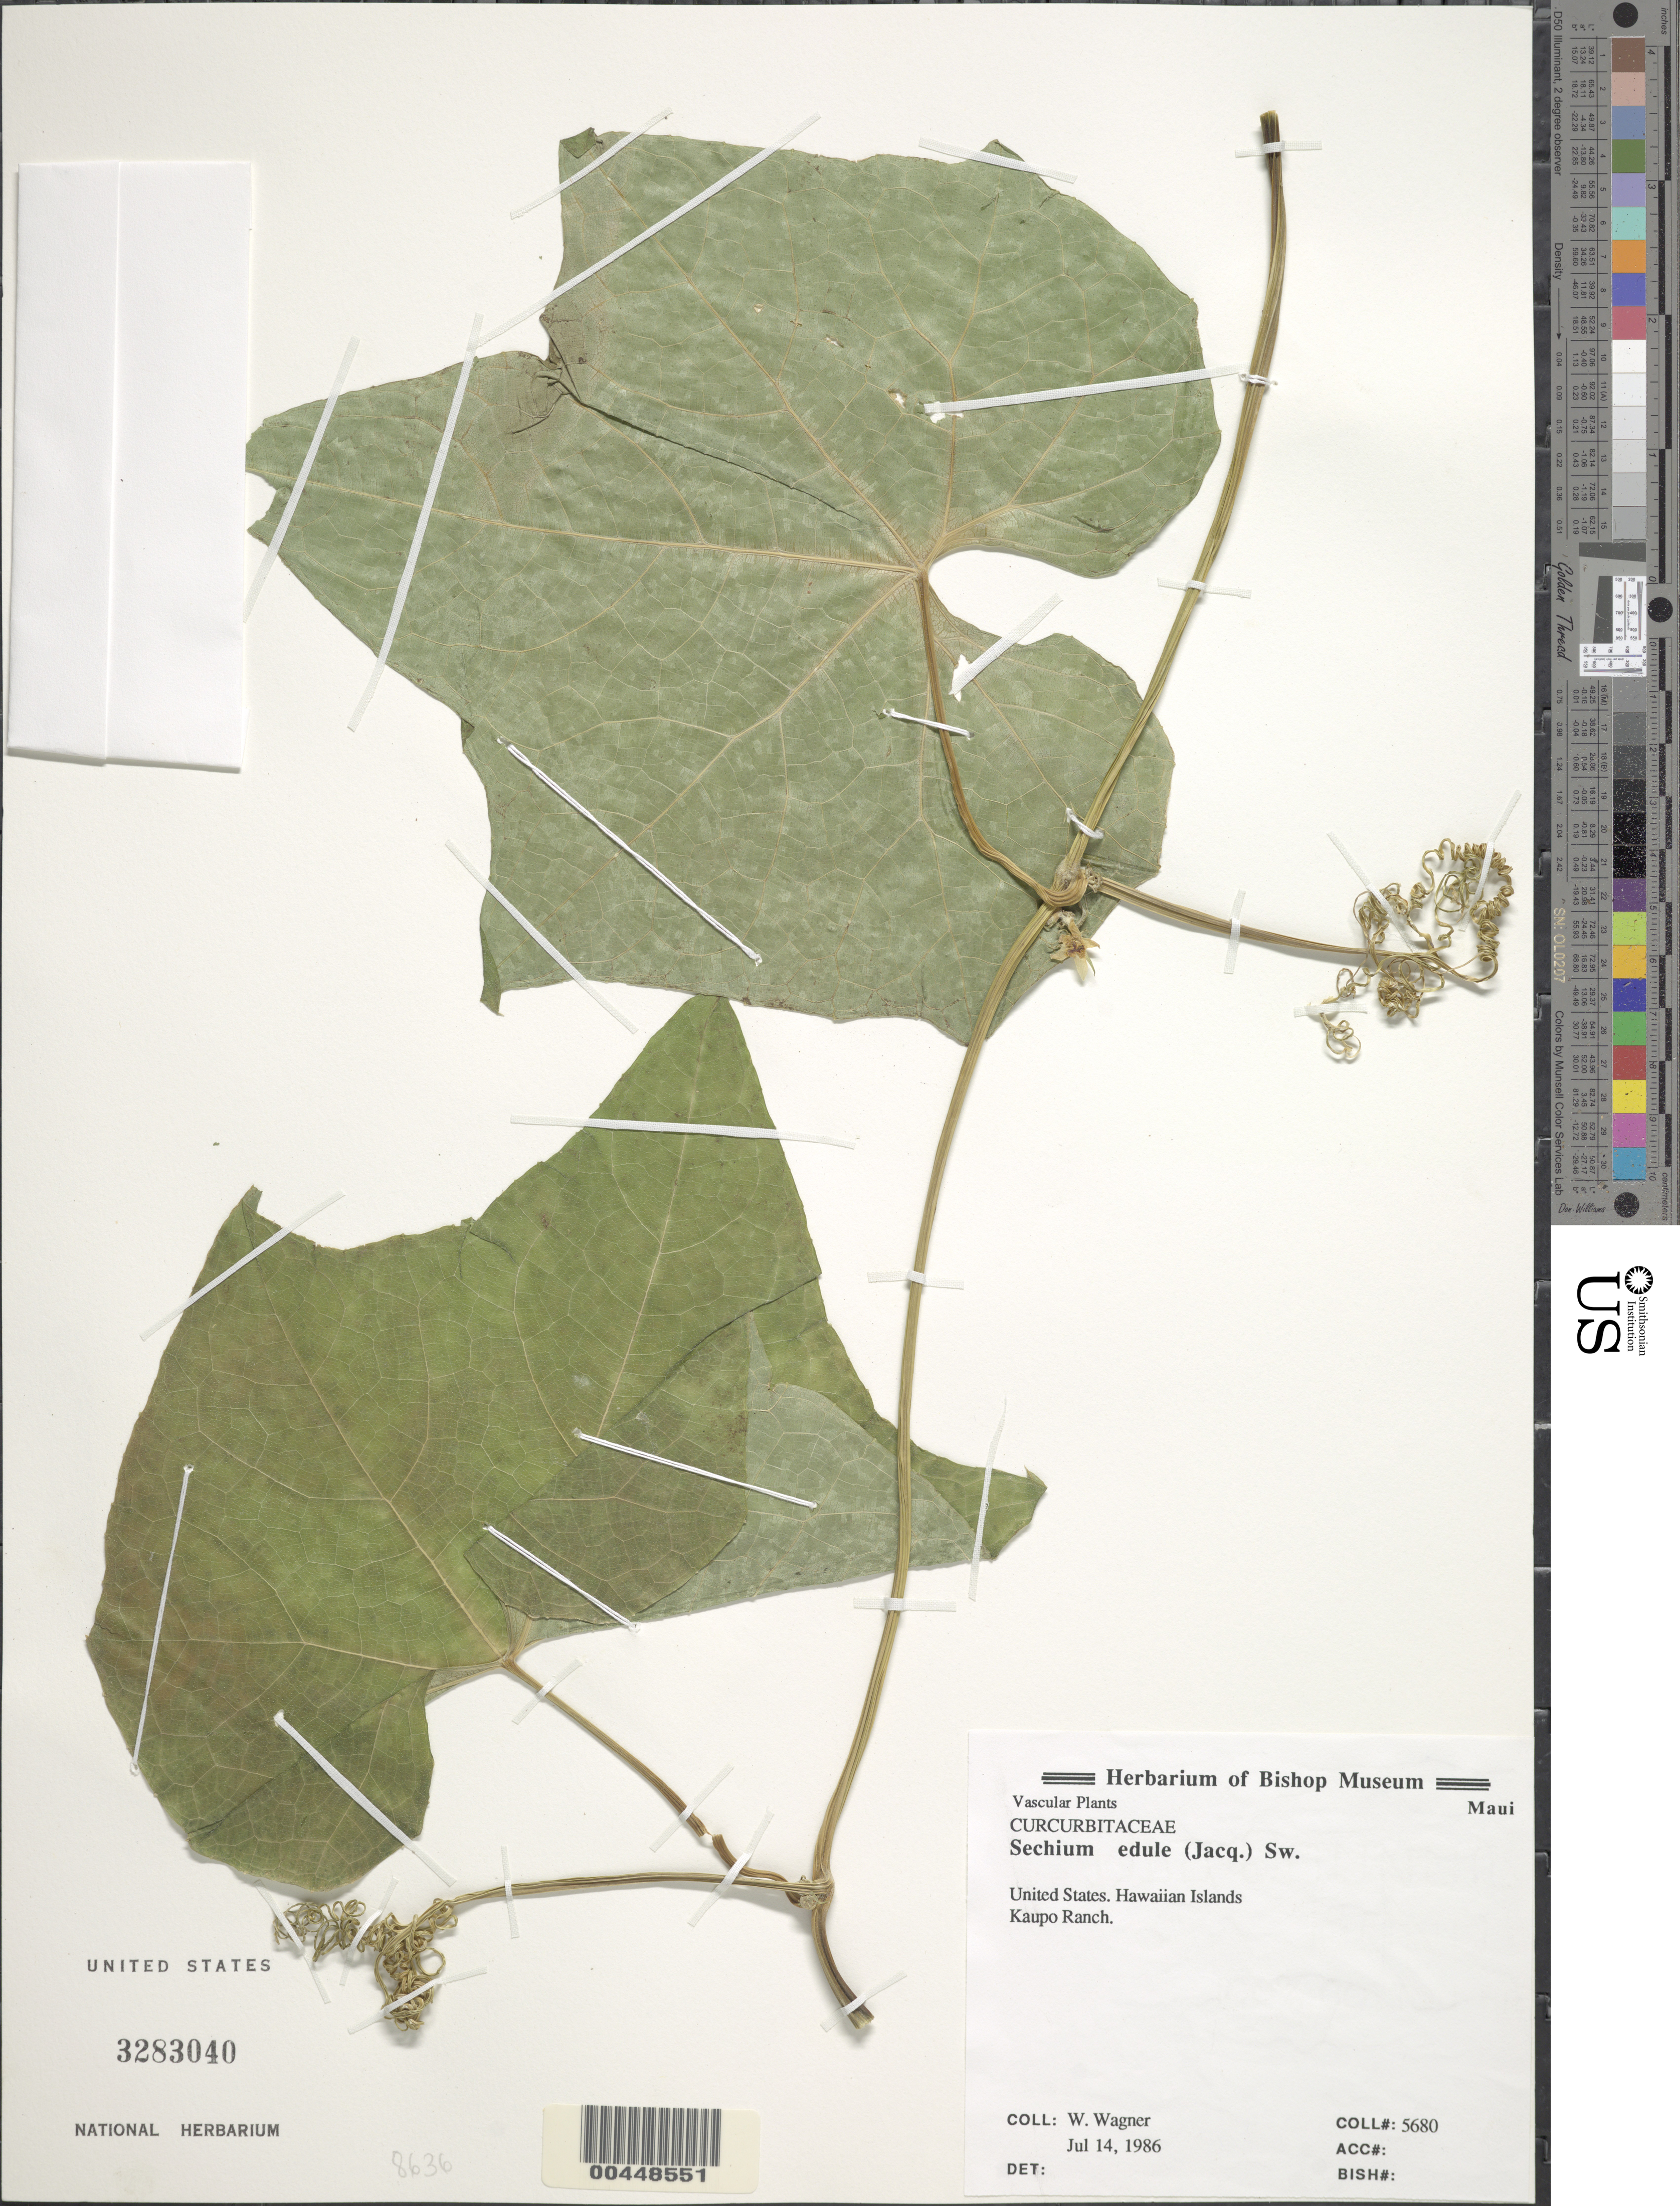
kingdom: Plantae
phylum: Tracheophyta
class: Magnoliopsida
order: Cucurbitales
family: Cucurbitaceae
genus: Sicyos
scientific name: Sicyos edulis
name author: Jacq.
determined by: Wagner, W. L., (BOT), Smithsonian Institution - National Museum of Natural History (UNITED STATES)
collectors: W. L. Wagner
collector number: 5680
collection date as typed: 14 Jul 1986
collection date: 1986-07-14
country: United States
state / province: Hawaii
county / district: Maui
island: Maui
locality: Kaupo Ranch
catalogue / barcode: US 3283040